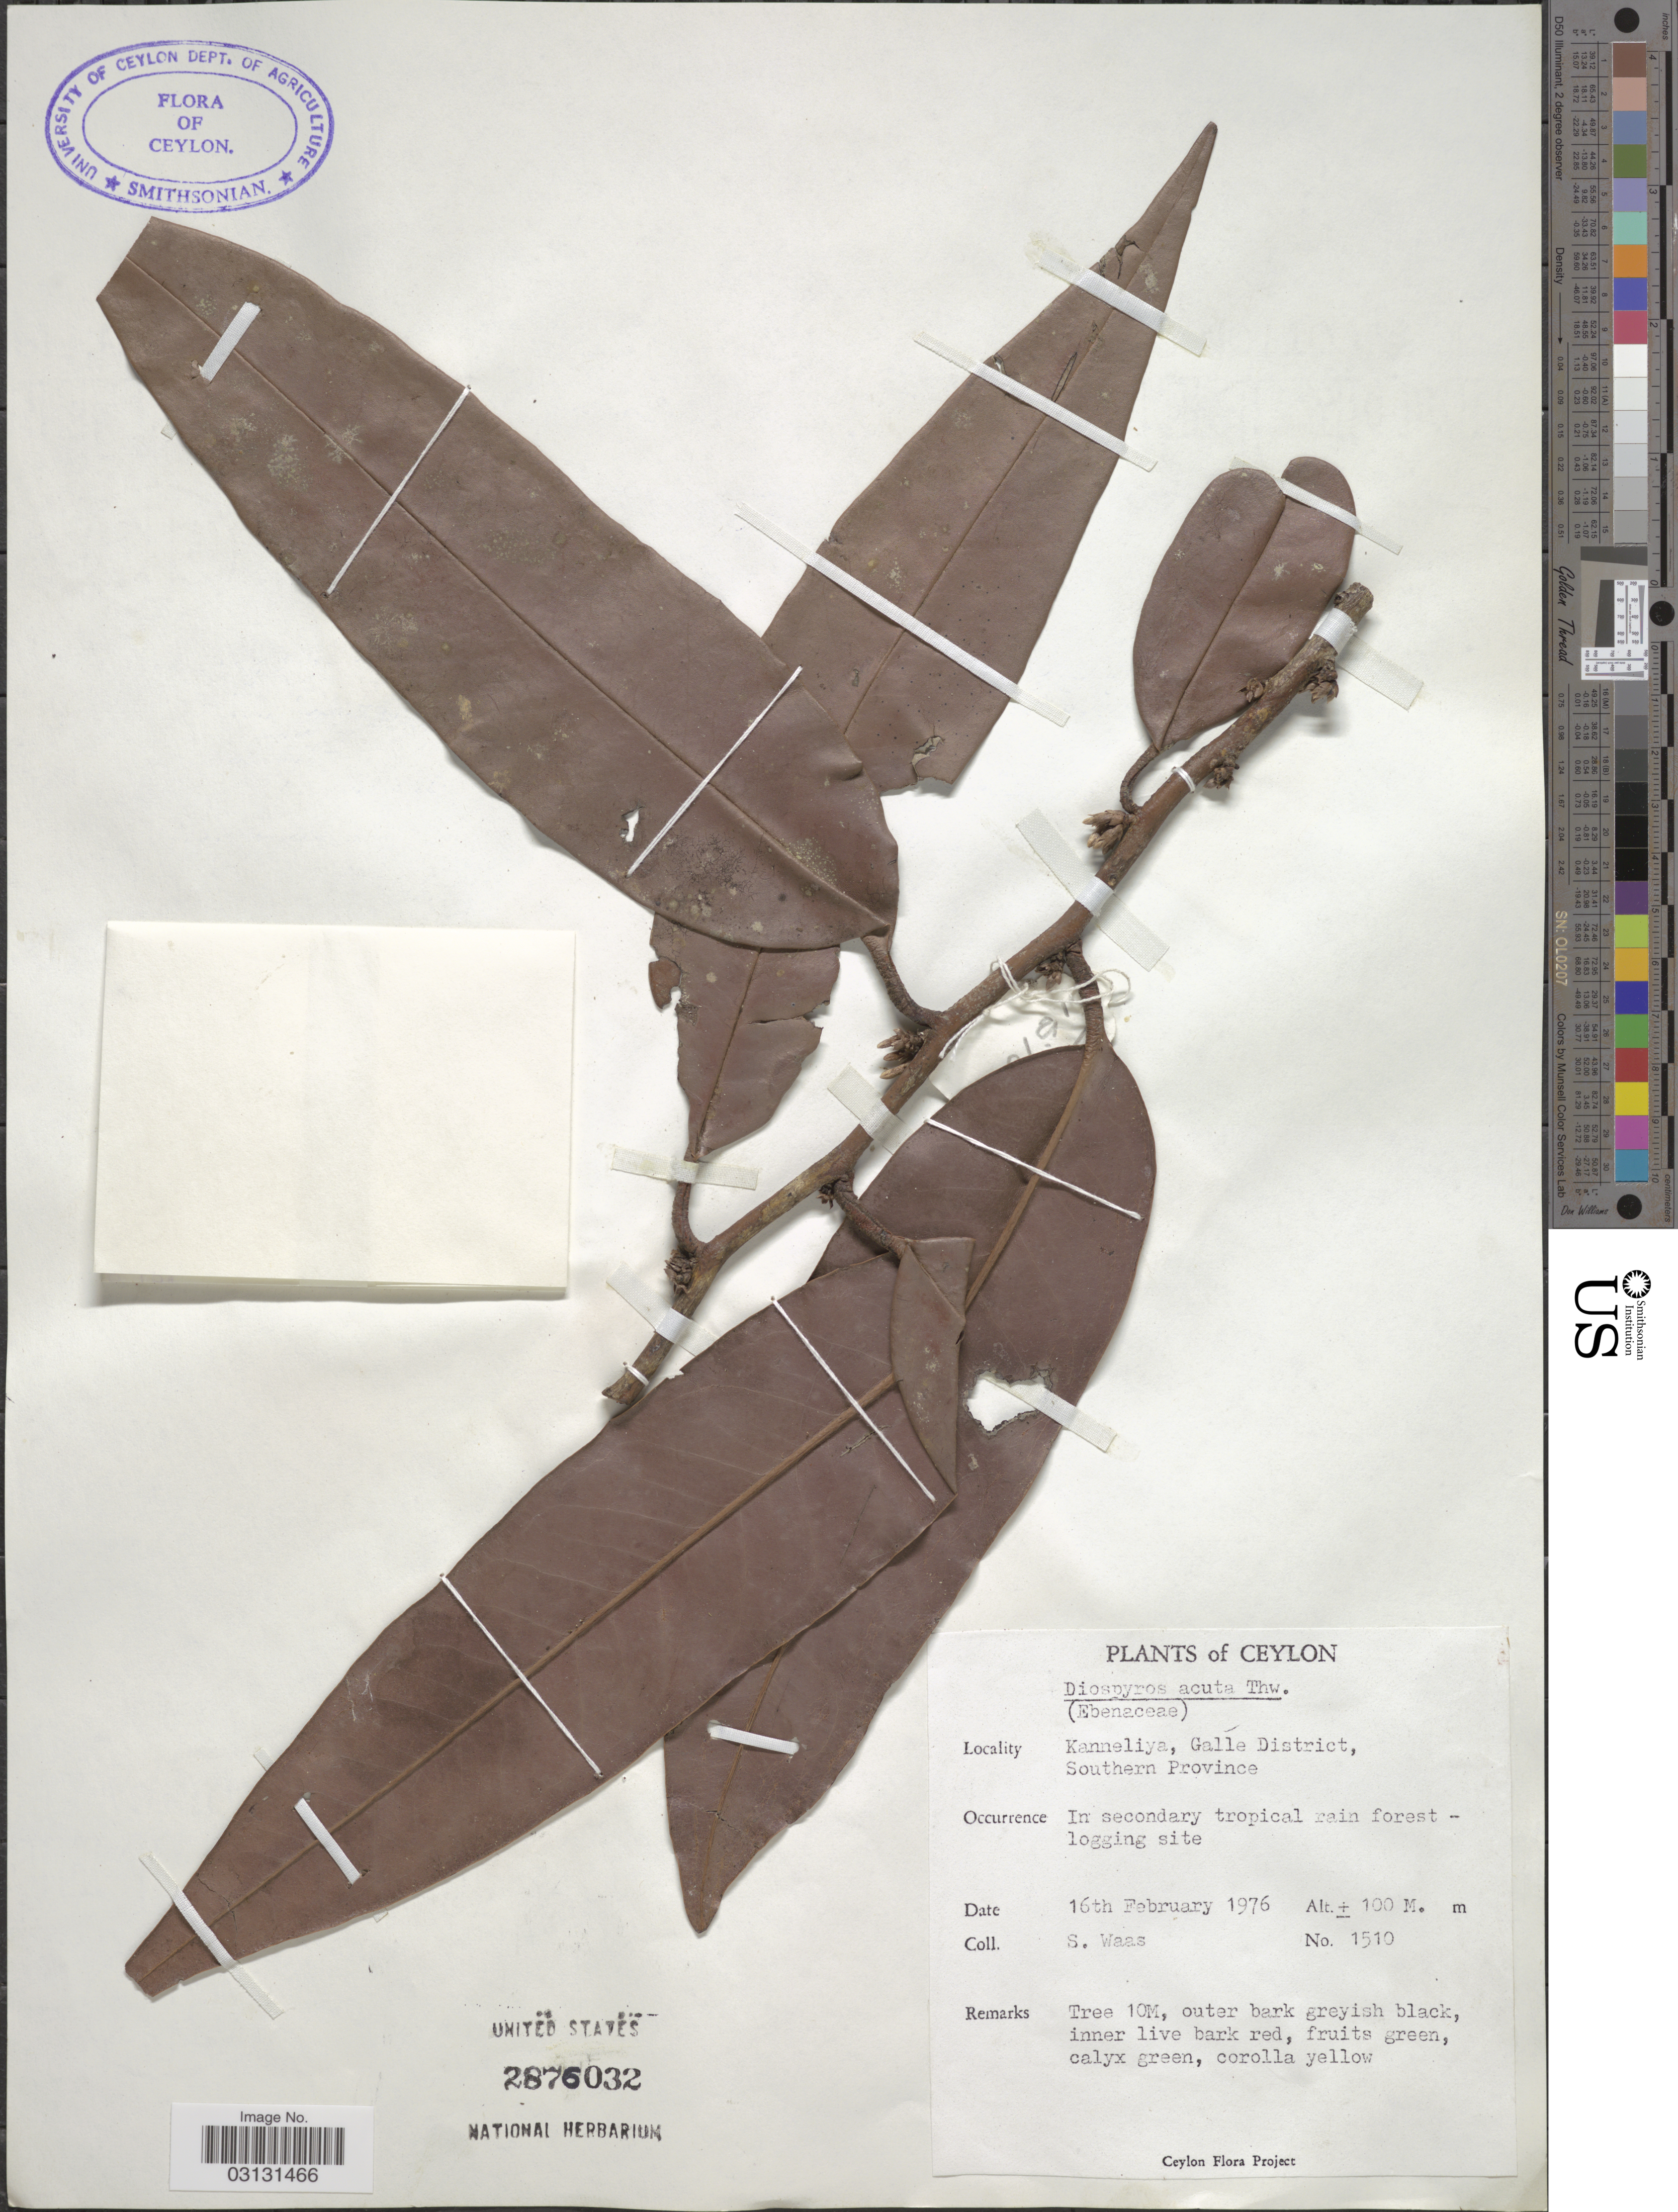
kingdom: Plantae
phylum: Tracheophyta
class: Magnoliopsida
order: Ericales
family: Ebenaceae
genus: Diospyros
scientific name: Diospyros acuta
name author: Hiern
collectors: S. Waas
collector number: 1510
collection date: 1976-02-16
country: Sri Lanka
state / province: Southern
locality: Ceylon. Kanneliya, Galle District. In secondary tropical rain forest-logging site.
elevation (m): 100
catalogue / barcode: US 2876032